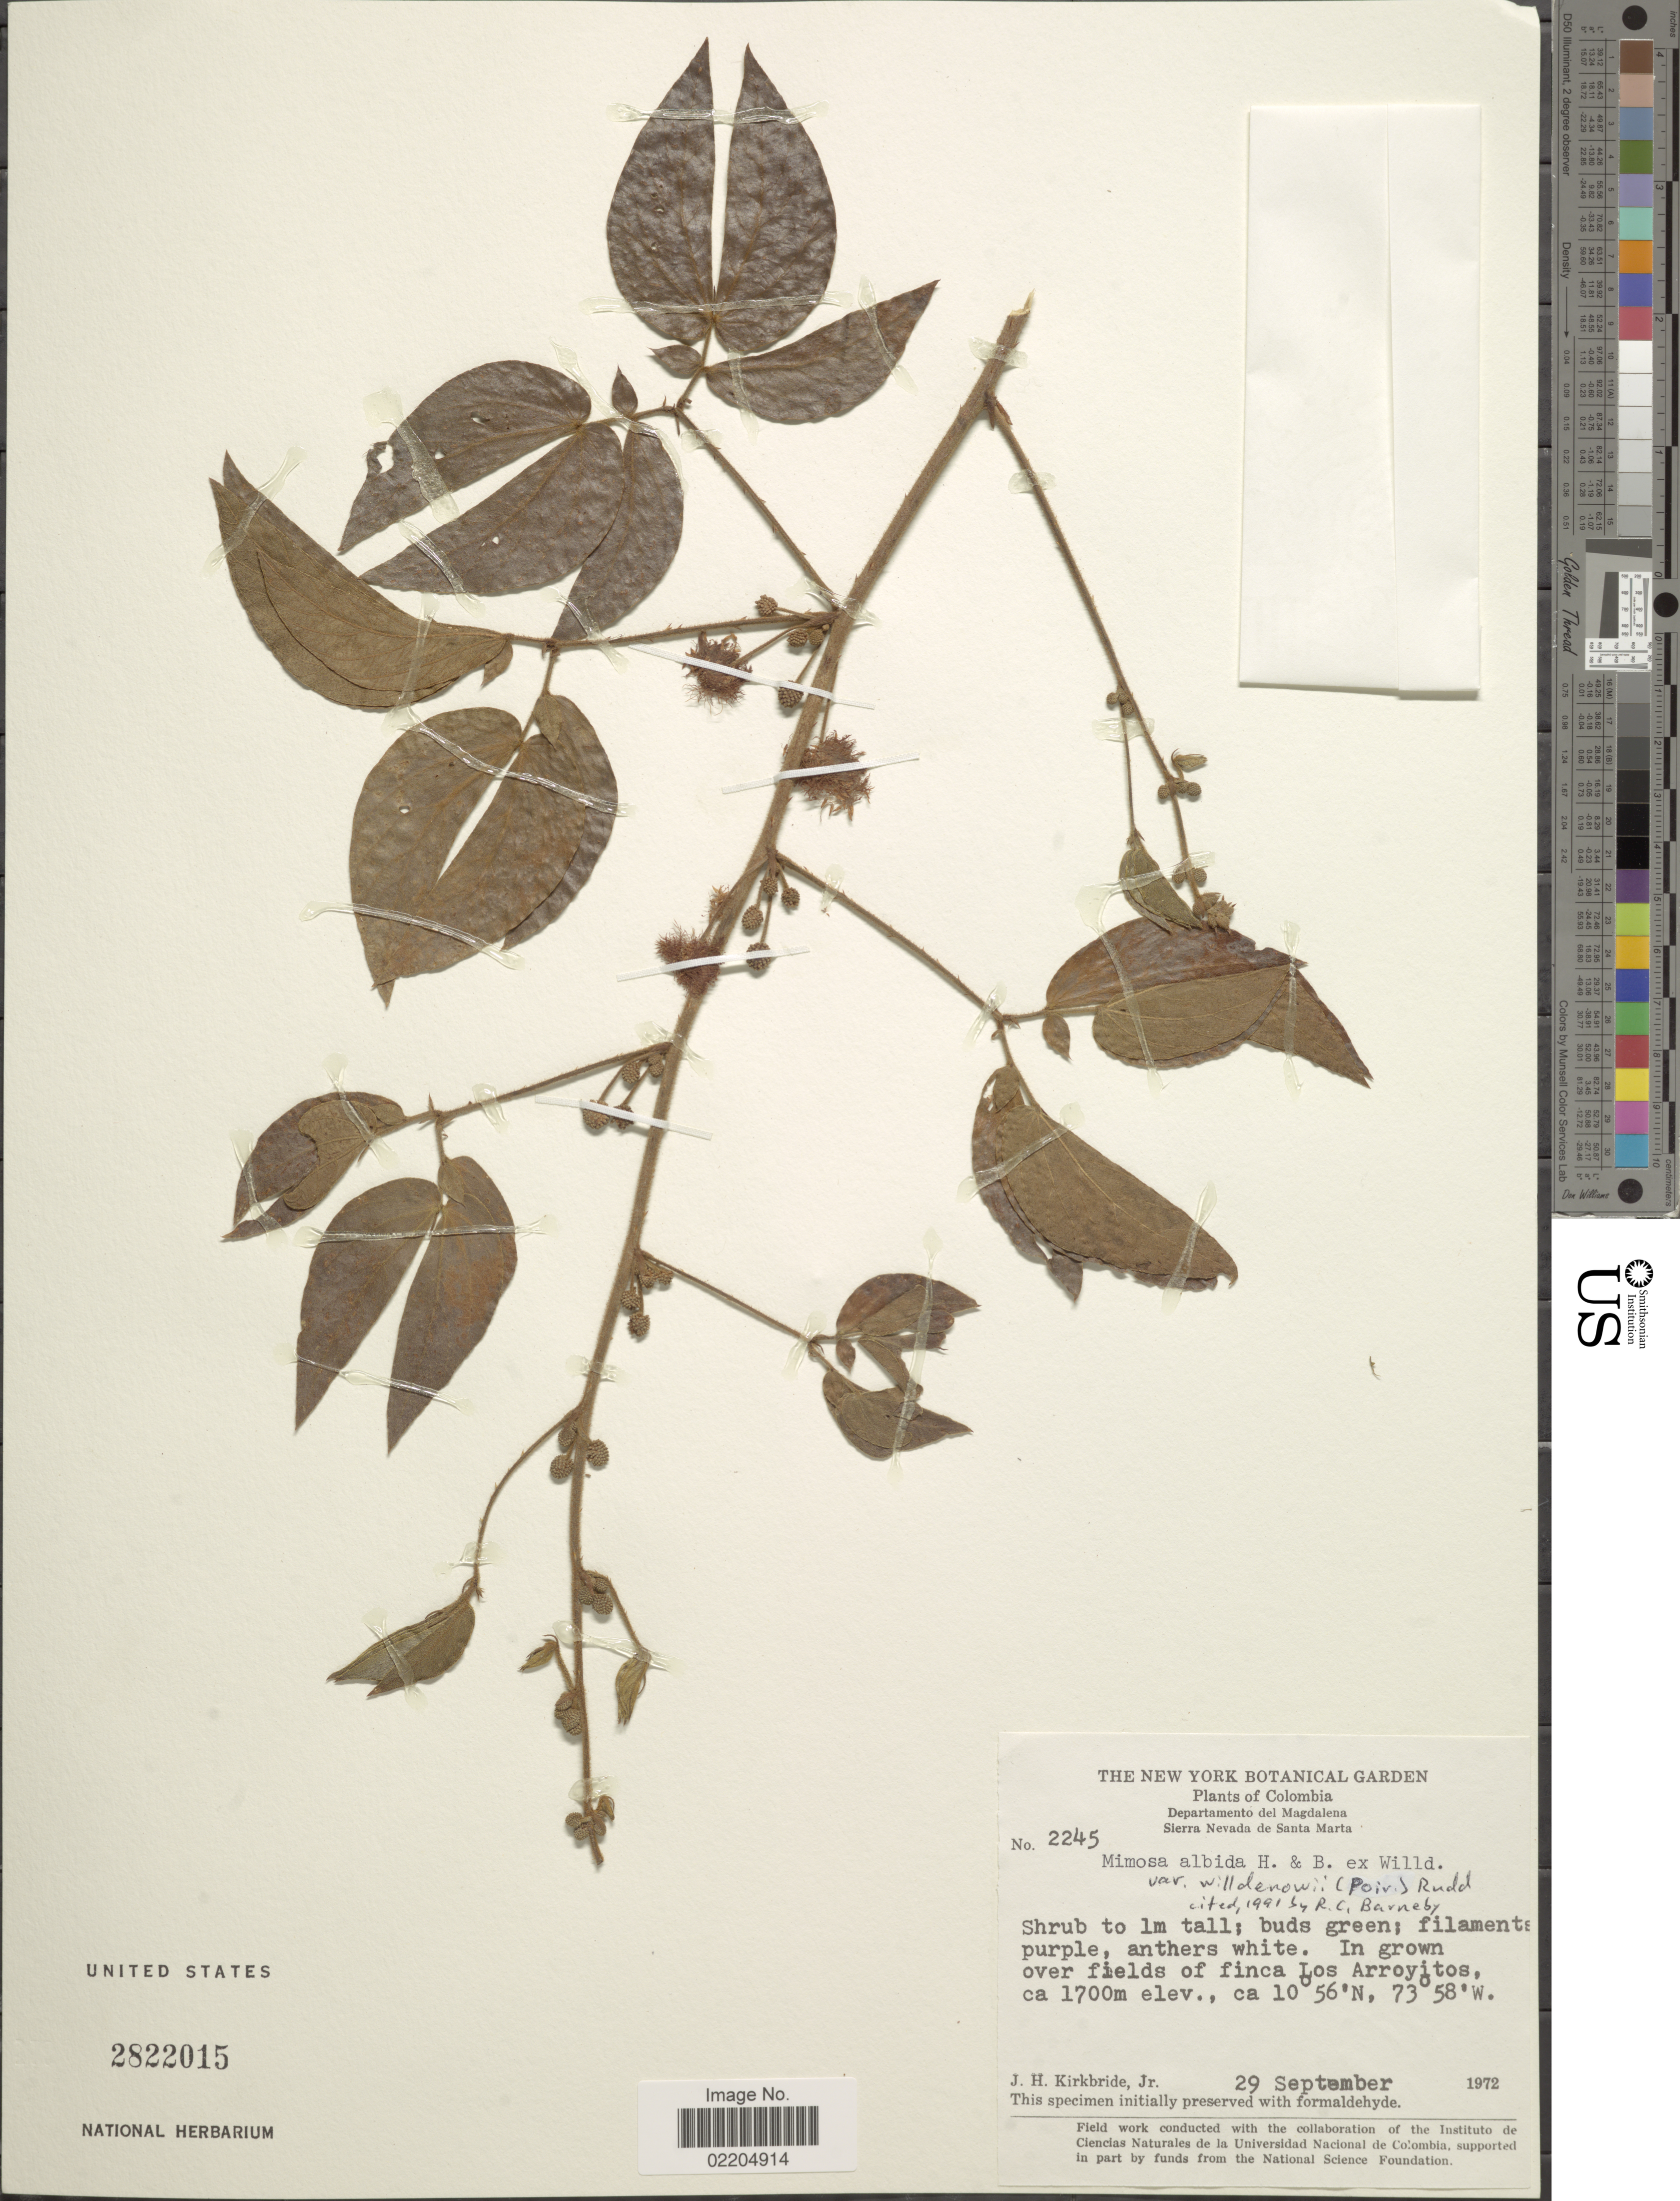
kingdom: Plantae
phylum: Tracheophyta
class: Magnoliopsida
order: Fabales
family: Fabaceae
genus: Mimosa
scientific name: Mimosa albida var. willdenowii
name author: (Poir.) Rudd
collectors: J. H. Kirkbride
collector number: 2245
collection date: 1972-09-29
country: Colombia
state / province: Magdalena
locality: Sierra Nevada de Santa Marta, In grown over fields of finca Los Arroyitos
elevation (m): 1700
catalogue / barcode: US 2822015